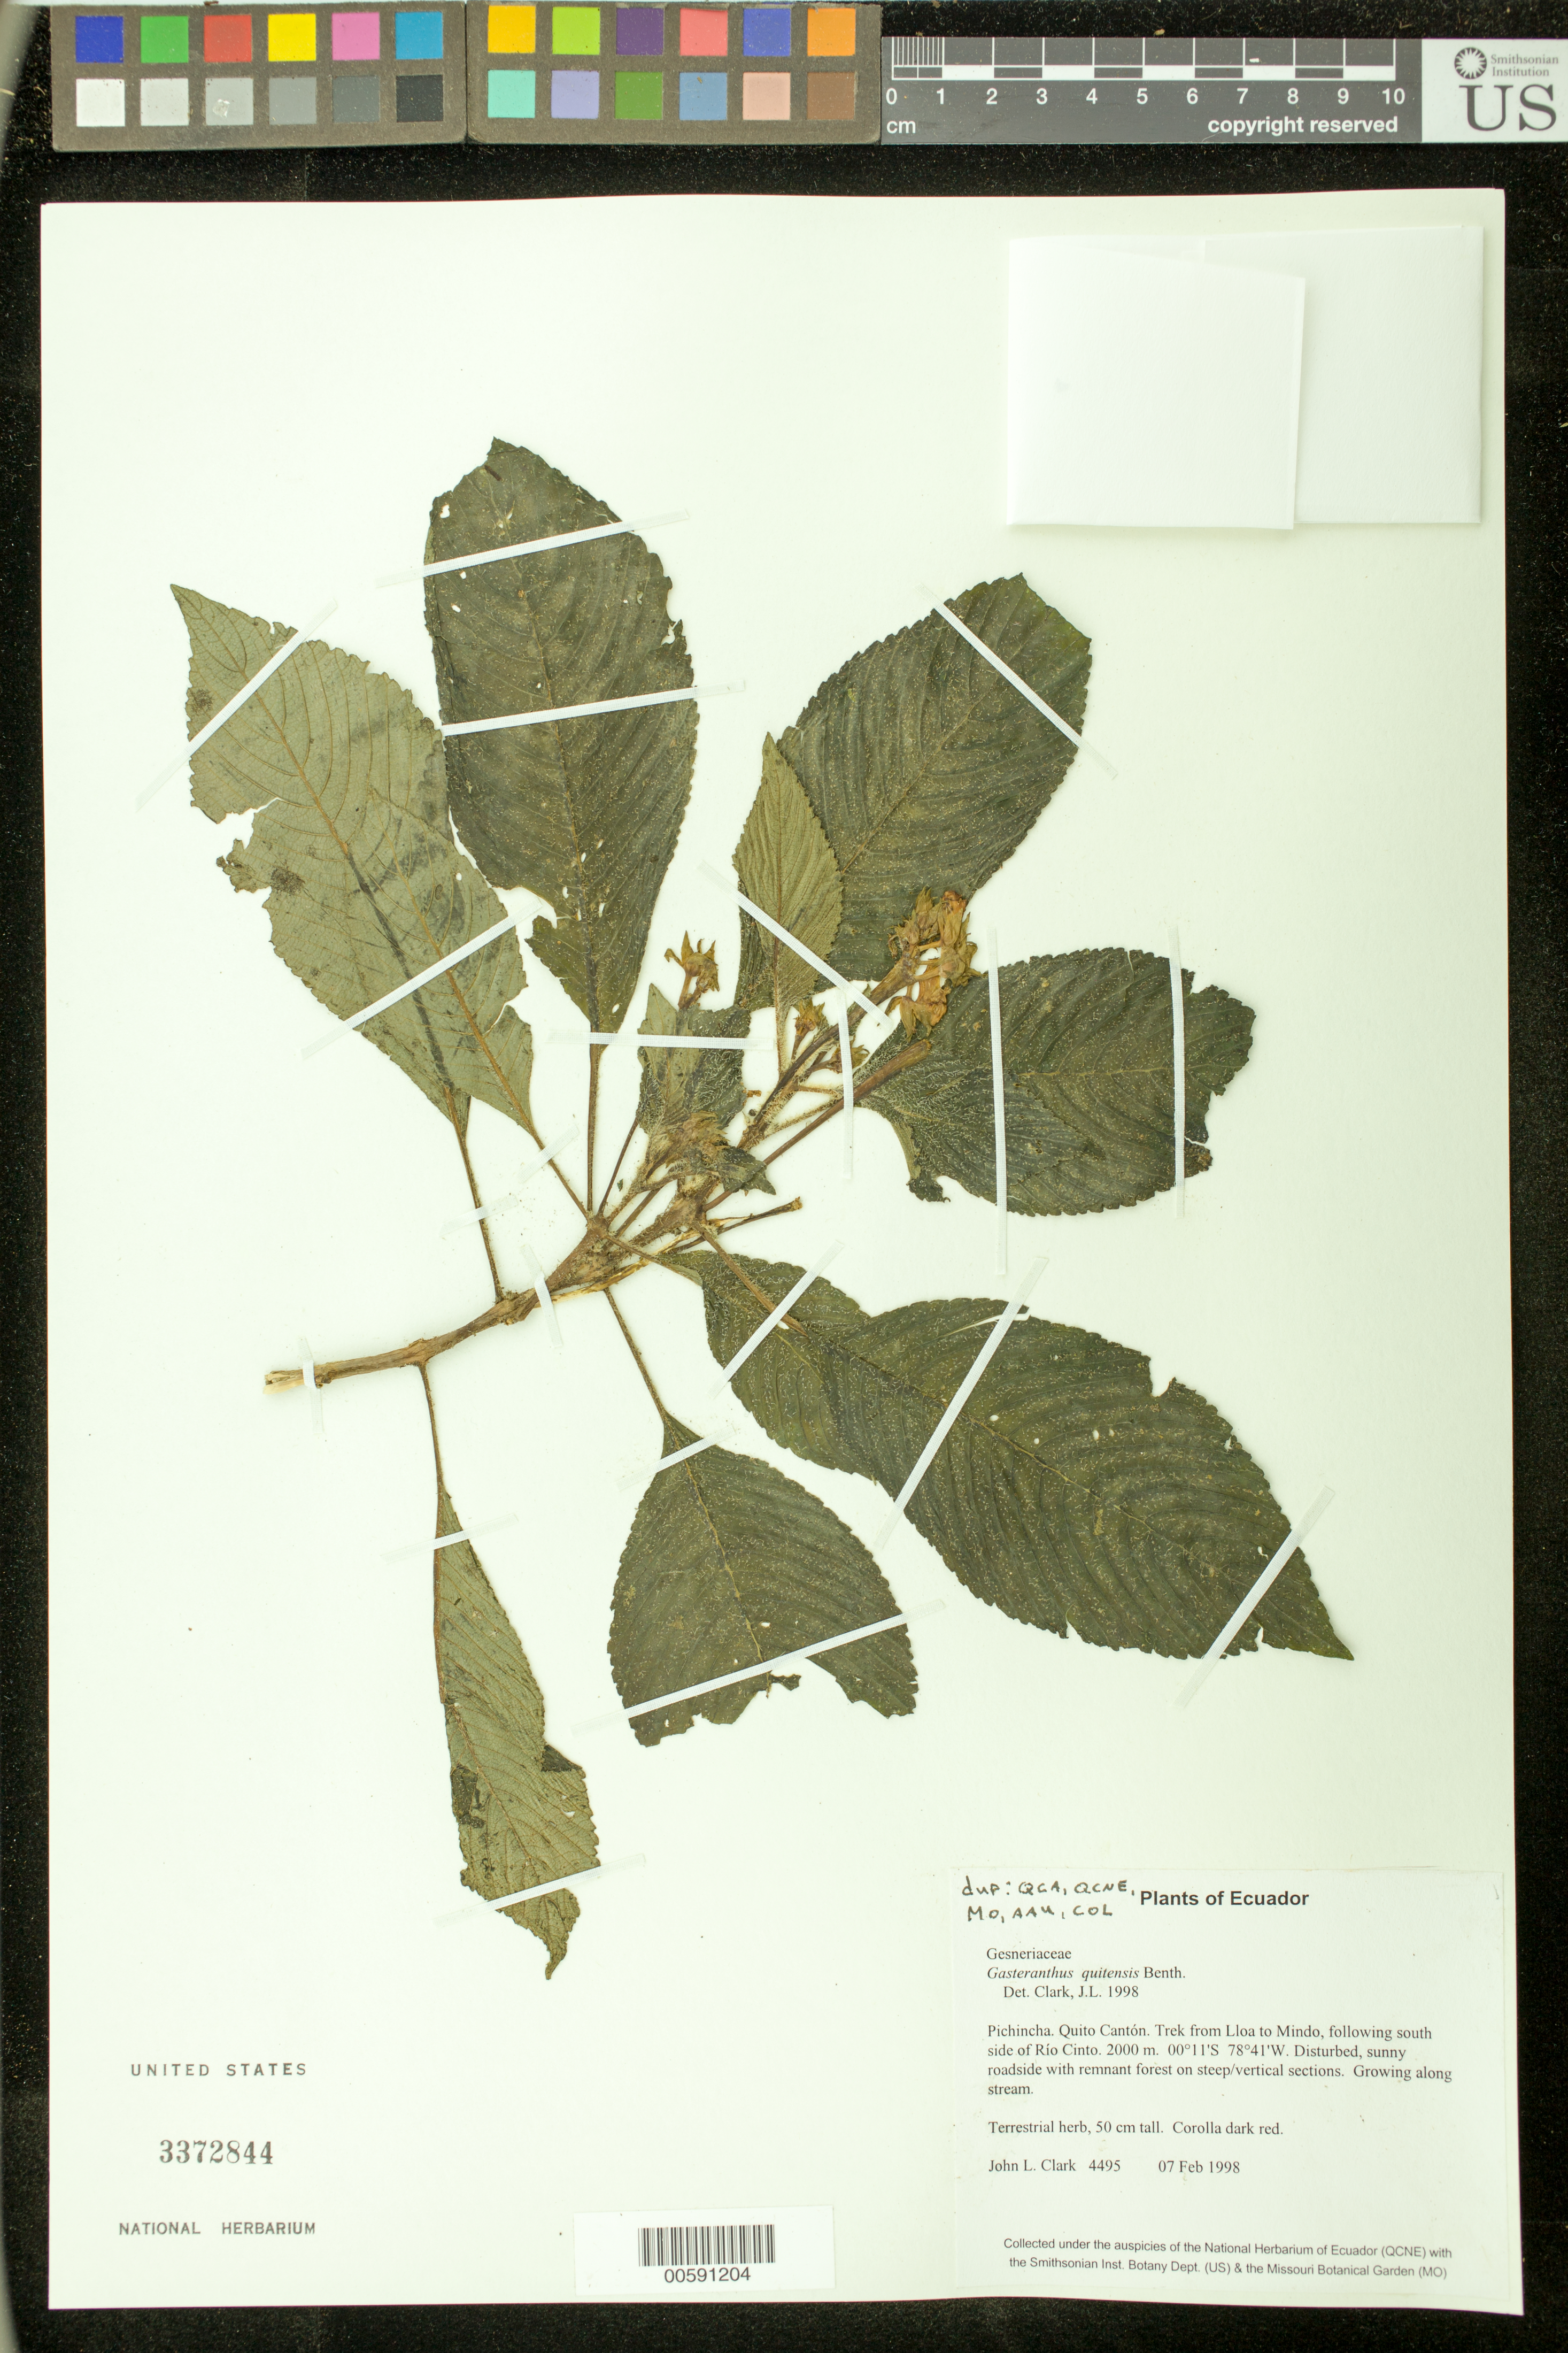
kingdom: Plantae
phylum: Tracheophyta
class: Magnoliopsida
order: Lamiales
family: Gesneriaceae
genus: Gasteranthus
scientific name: Gasteranthus quitensis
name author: Benth.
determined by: Clark, J. L., (SEL), The Marie Selby Botanical Garden (UNITED STATES)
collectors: J. L. Clark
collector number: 4495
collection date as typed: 07 Feb 1998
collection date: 1998-02-07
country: Ecuador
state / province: Pichincha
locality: Quito Cantón. Trek from Lloa to Mindo, following south side of Río Cinto.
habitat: Disturbed, sunny roadside with remnant forest on steep/vertical sections. Growing along stream.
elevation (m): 2000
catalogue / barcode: US 3372844